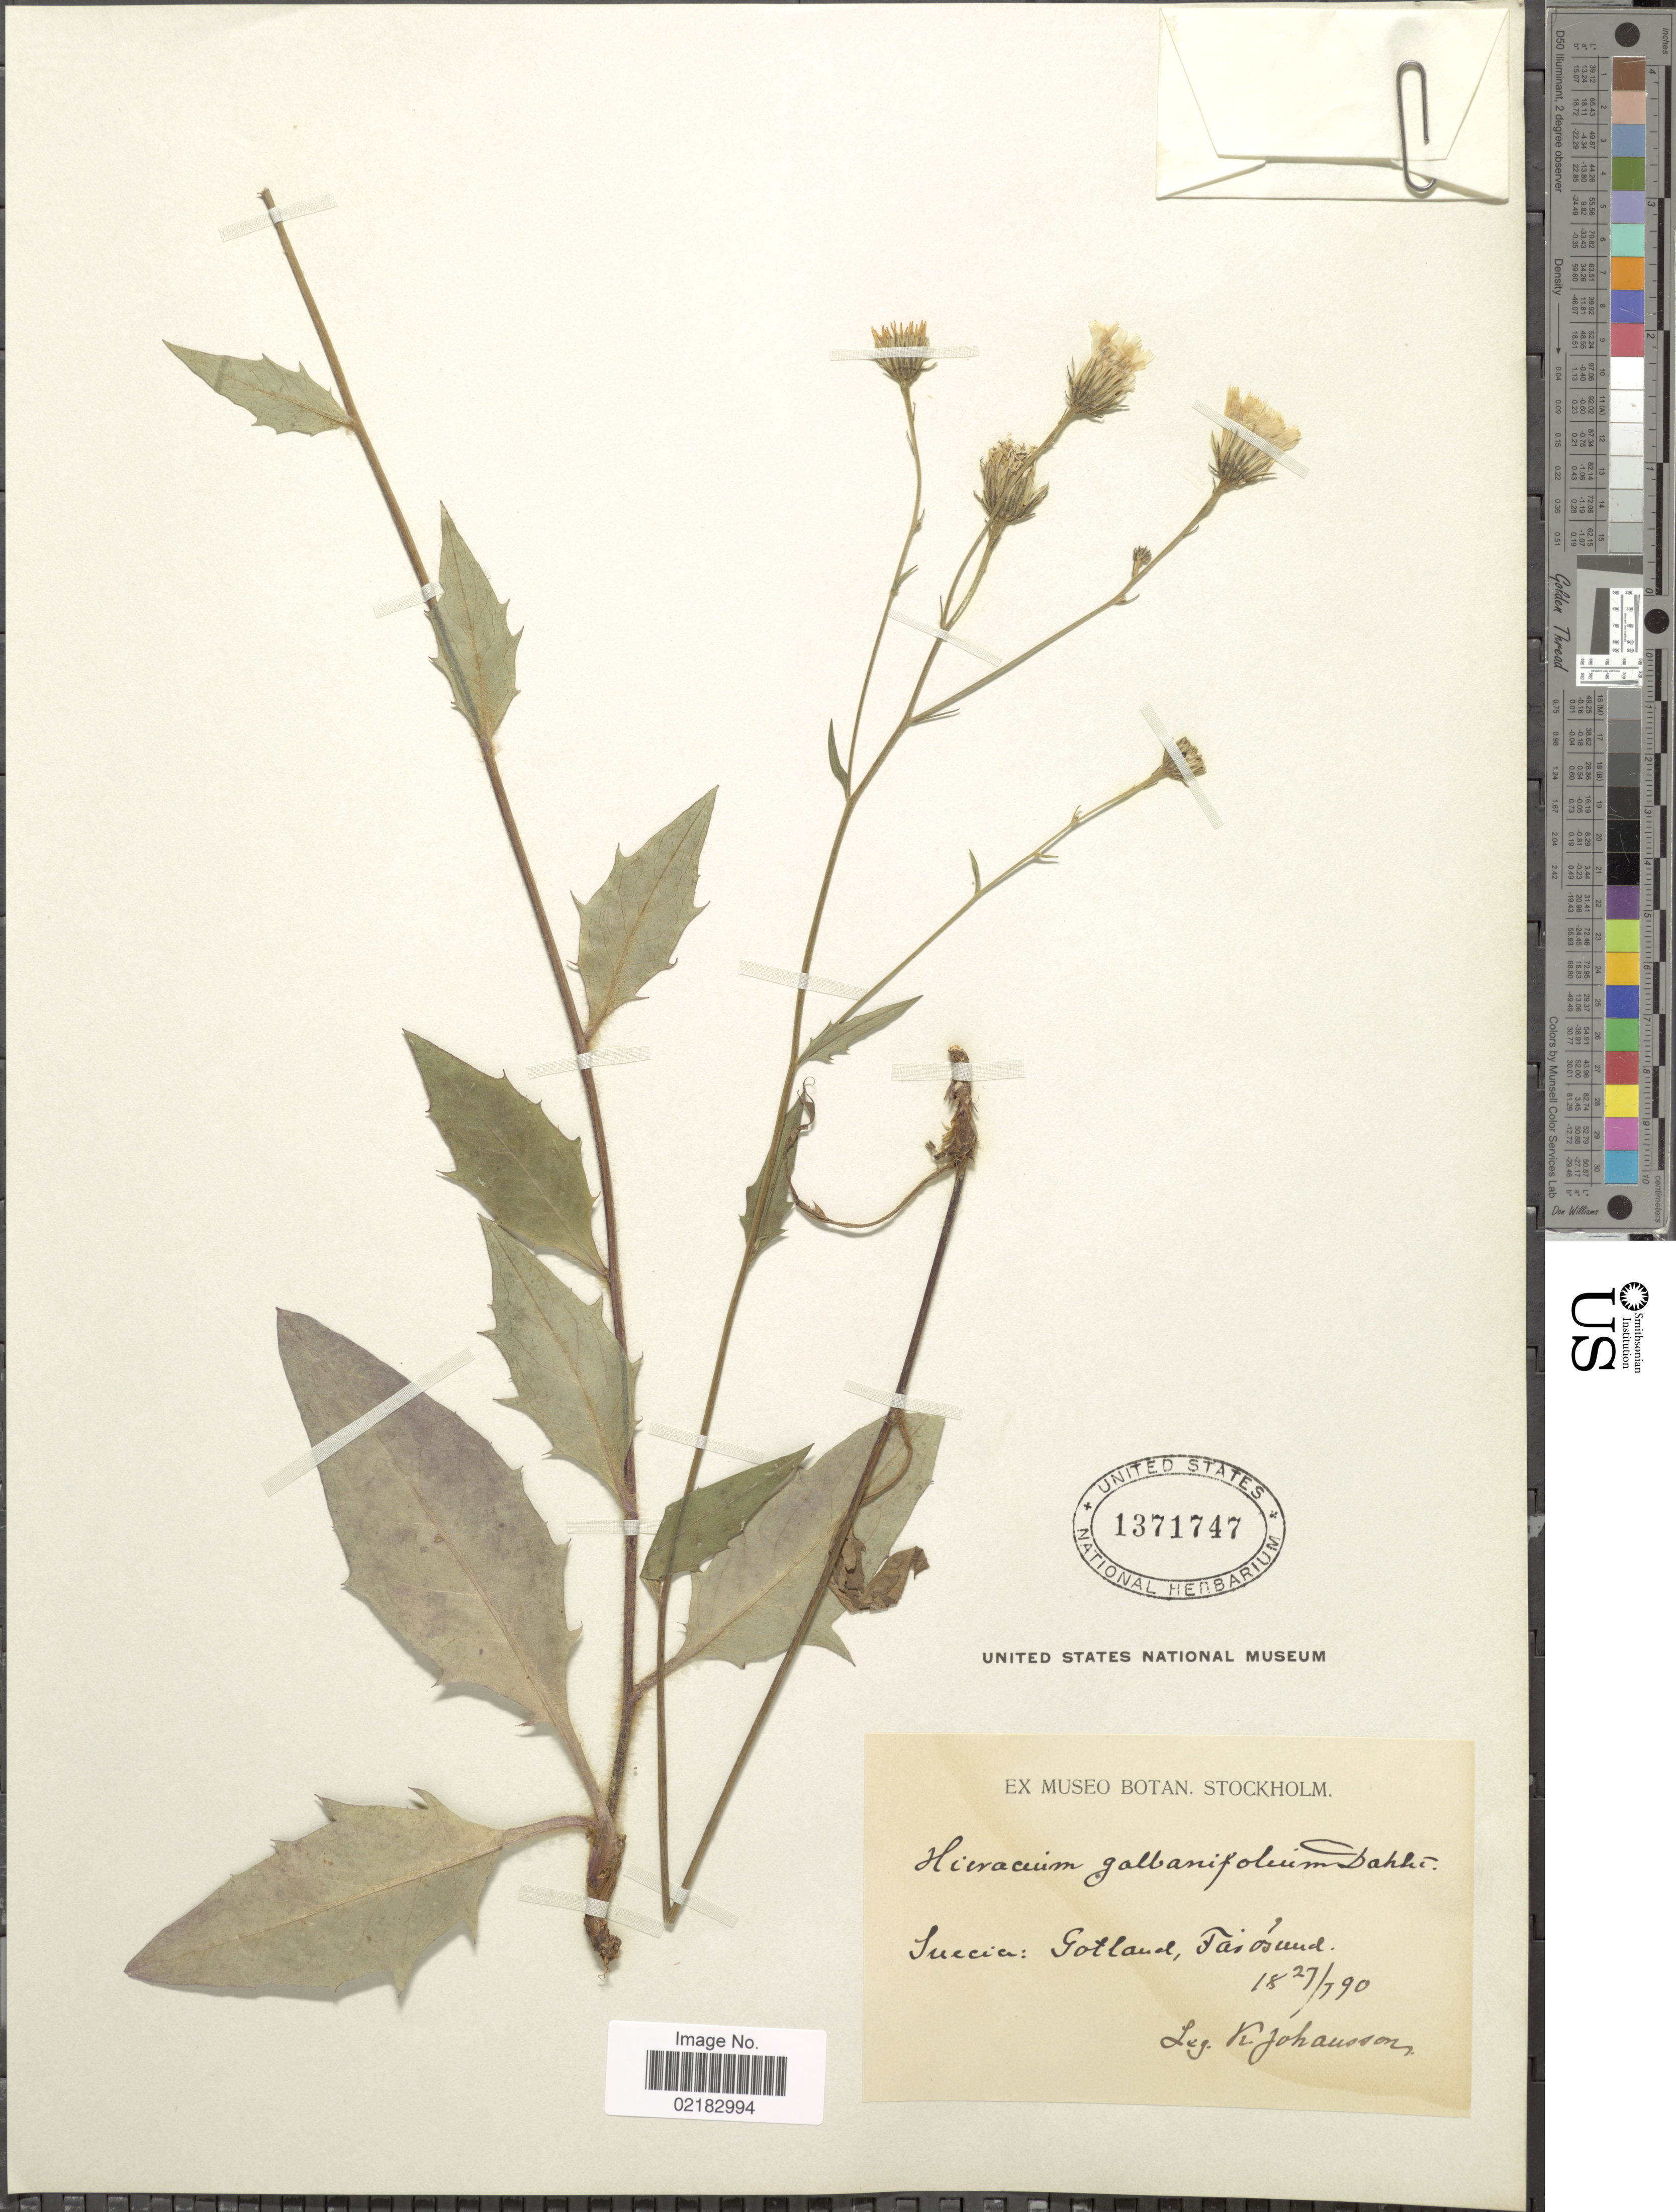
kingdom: Plantae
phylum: Tracheophyta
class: Magnoliopsida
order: Asterales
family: Asteraceae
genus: Hieracium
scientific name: Hieracium galbanifolium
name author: (Dahlst.) Dahlst. ex Johanss.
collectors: K. Johansson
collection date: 1890-07-27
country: Sweden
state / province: Gotland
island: Gotland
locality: Suecia: Gotland, Fårösund.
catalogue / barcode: US 1371747